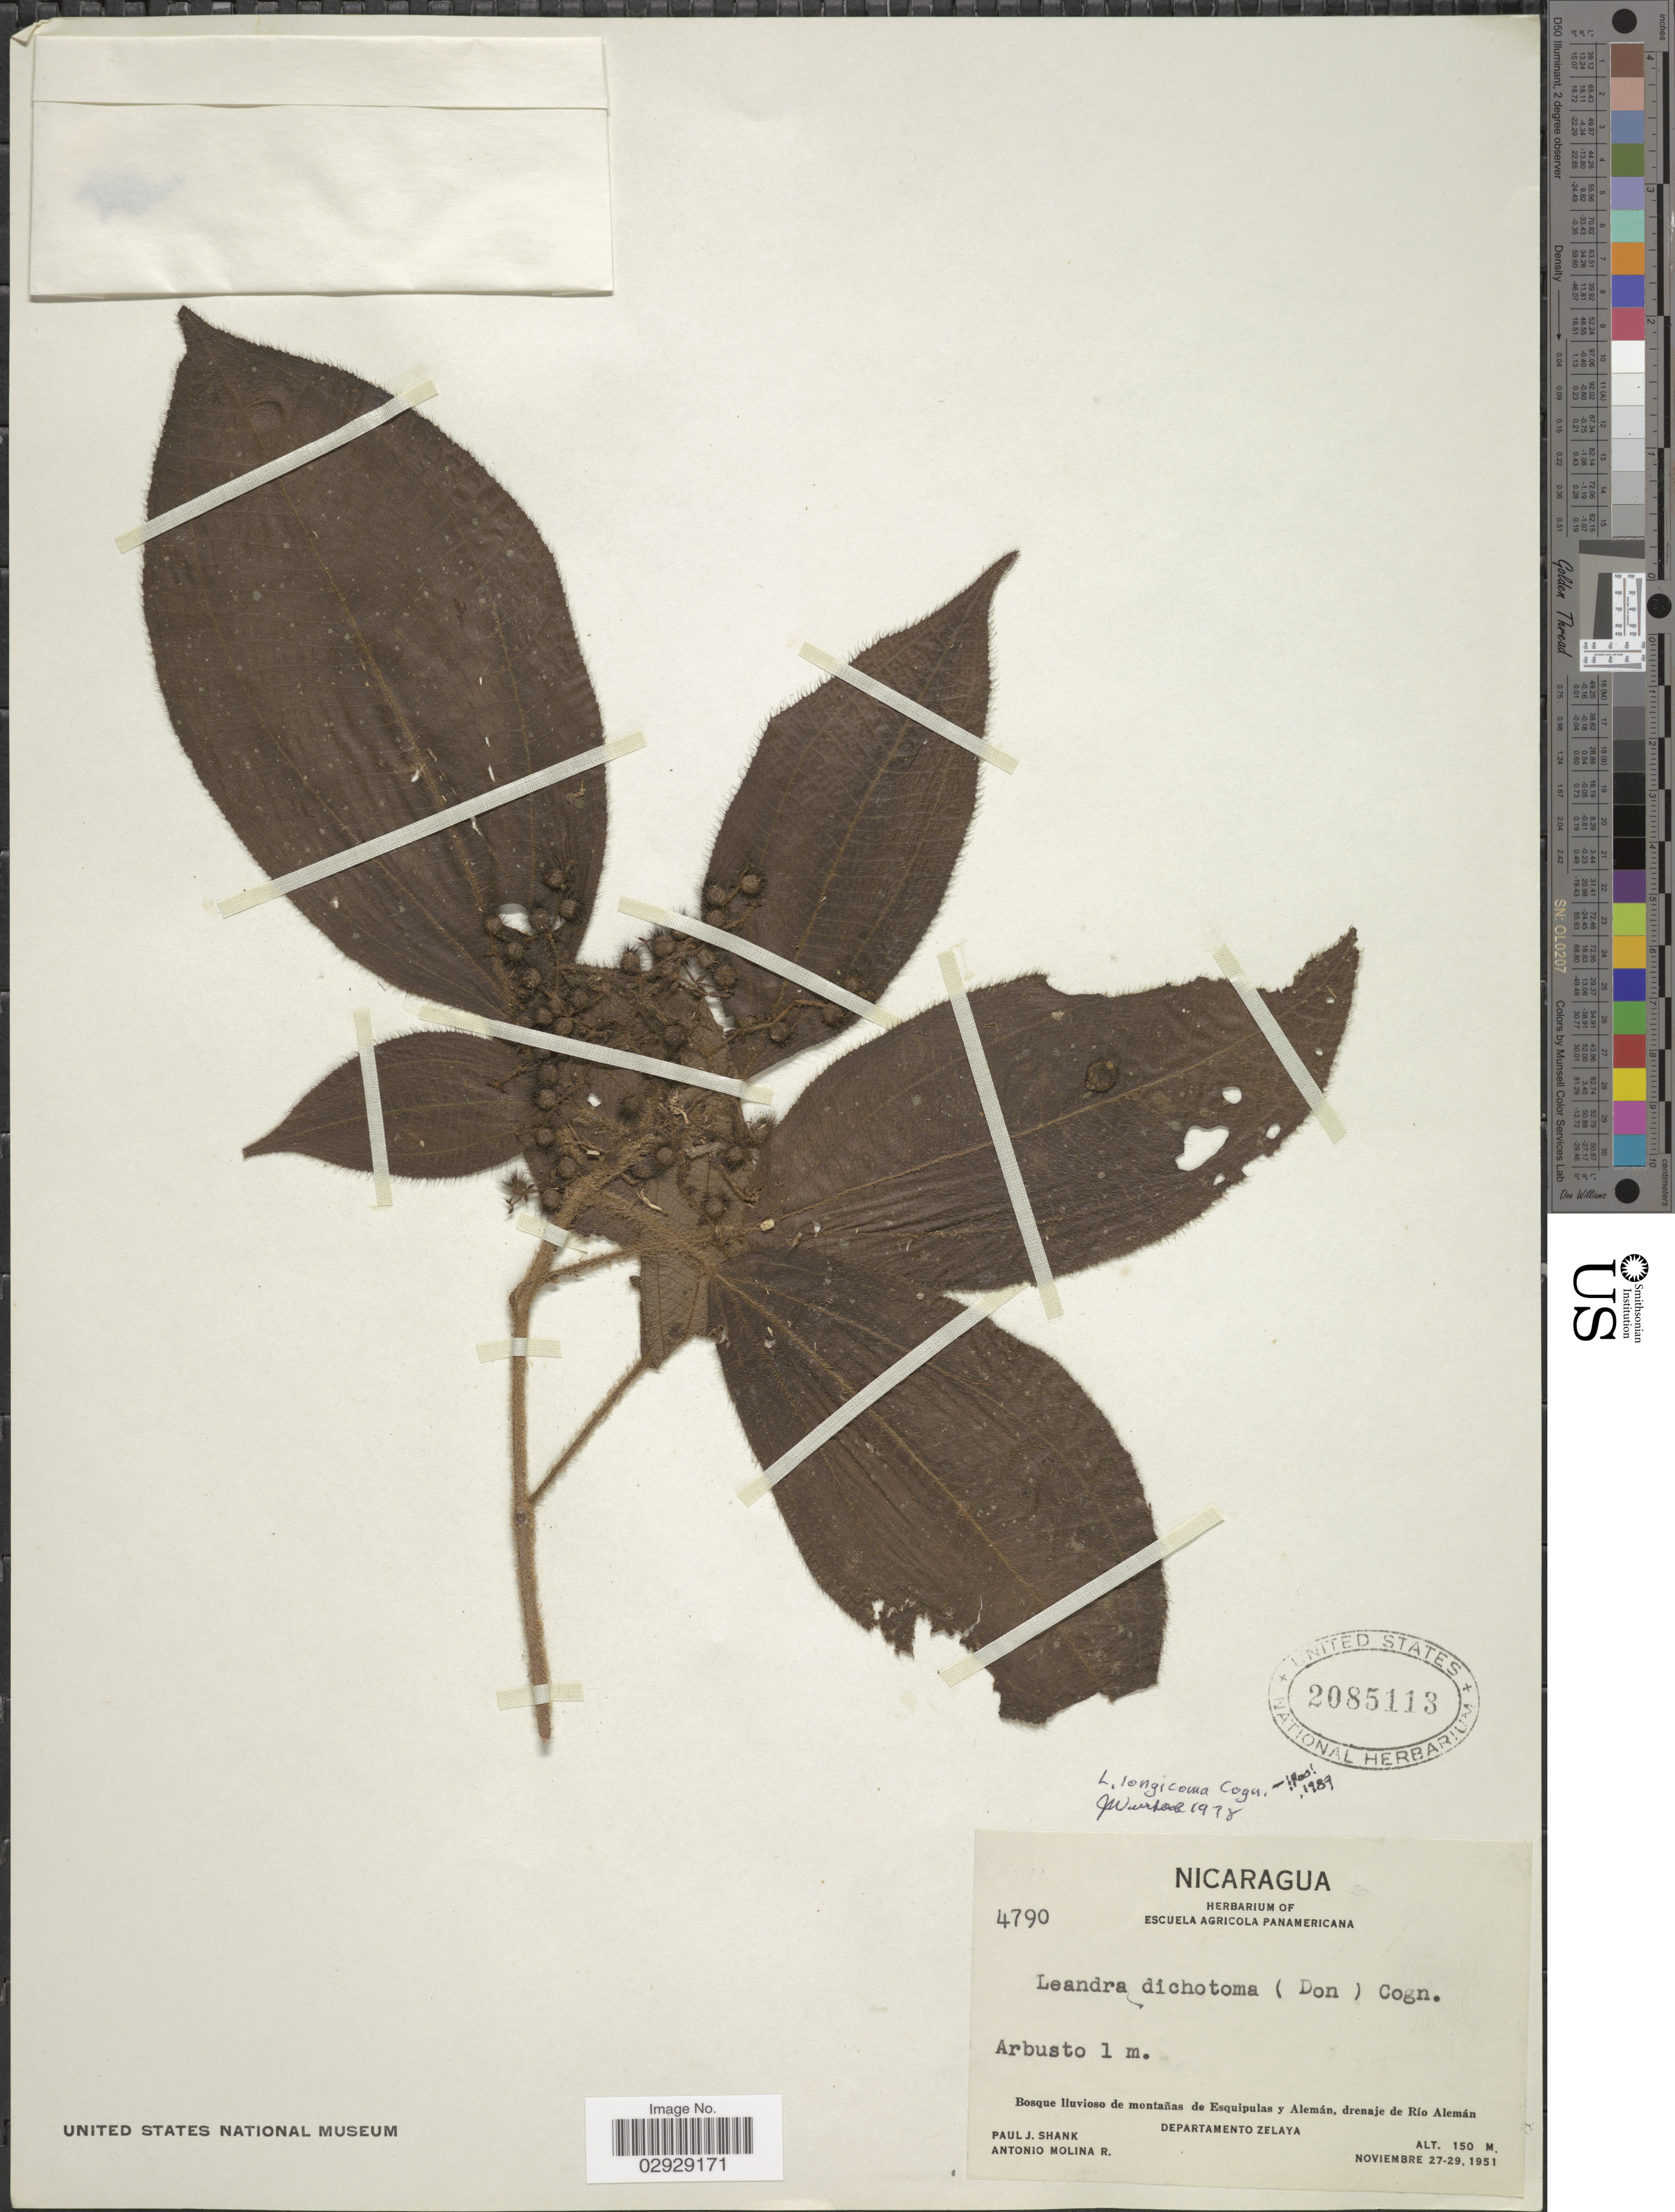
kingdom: Plantae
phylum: Tracheophyta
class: Magnoliopsida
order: Myrtales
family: Melastomataceae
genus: Leandra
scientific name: Leandra longicoma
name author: Cogn.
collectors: P. J. Shank & A. Molina R.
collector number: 4790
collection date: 1951-11-27/1951-11-29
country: Nicaragua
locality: Bosque lluvioso de montañas de Esquipulas y Alemán, drenaje de Río Alemán. Departamento Zelaya.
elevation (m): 150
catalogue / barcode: US 2085113